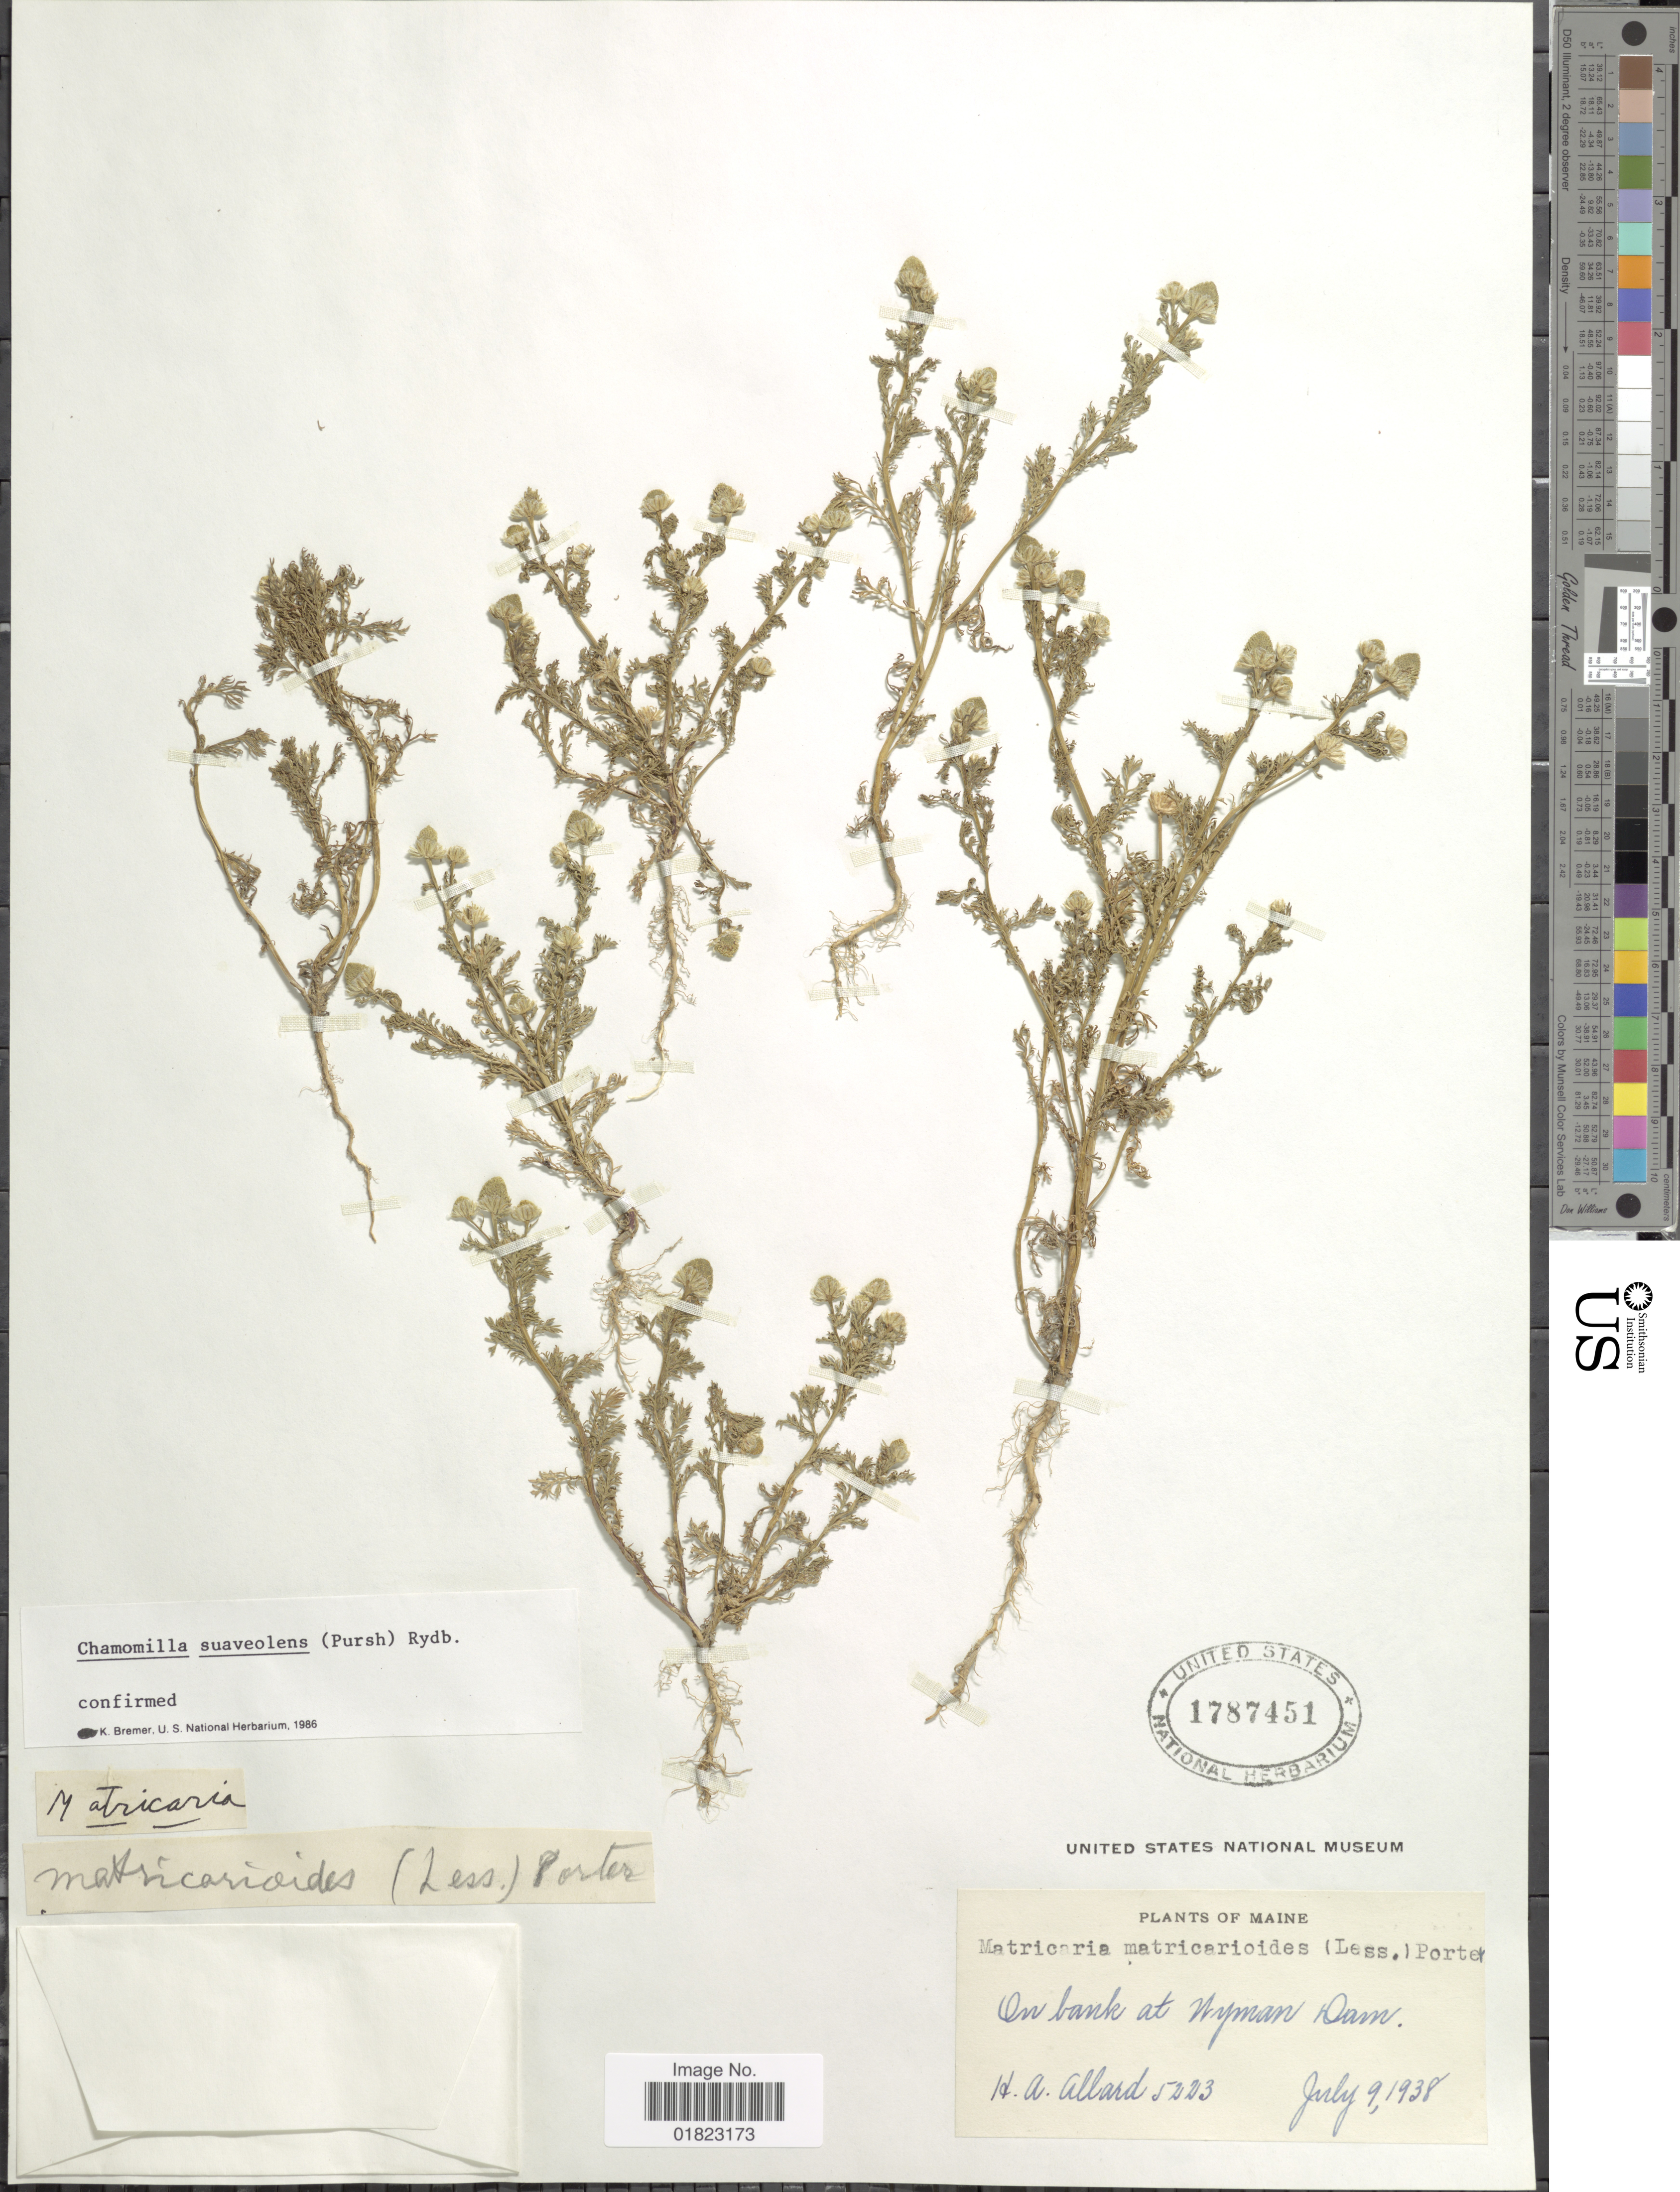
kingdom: Plantae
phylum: Tracheophyta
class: Magnoliopsida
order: Asterales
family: Asteraceae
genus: Matricaria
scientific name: Matricaria matricarioides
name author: (Less.) Porter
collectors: H. A. Allard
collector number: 5223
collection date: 1938-07-09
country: United States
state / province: Maine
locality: Maine. On bank at Nyman Dam.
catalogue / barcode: US 1787451